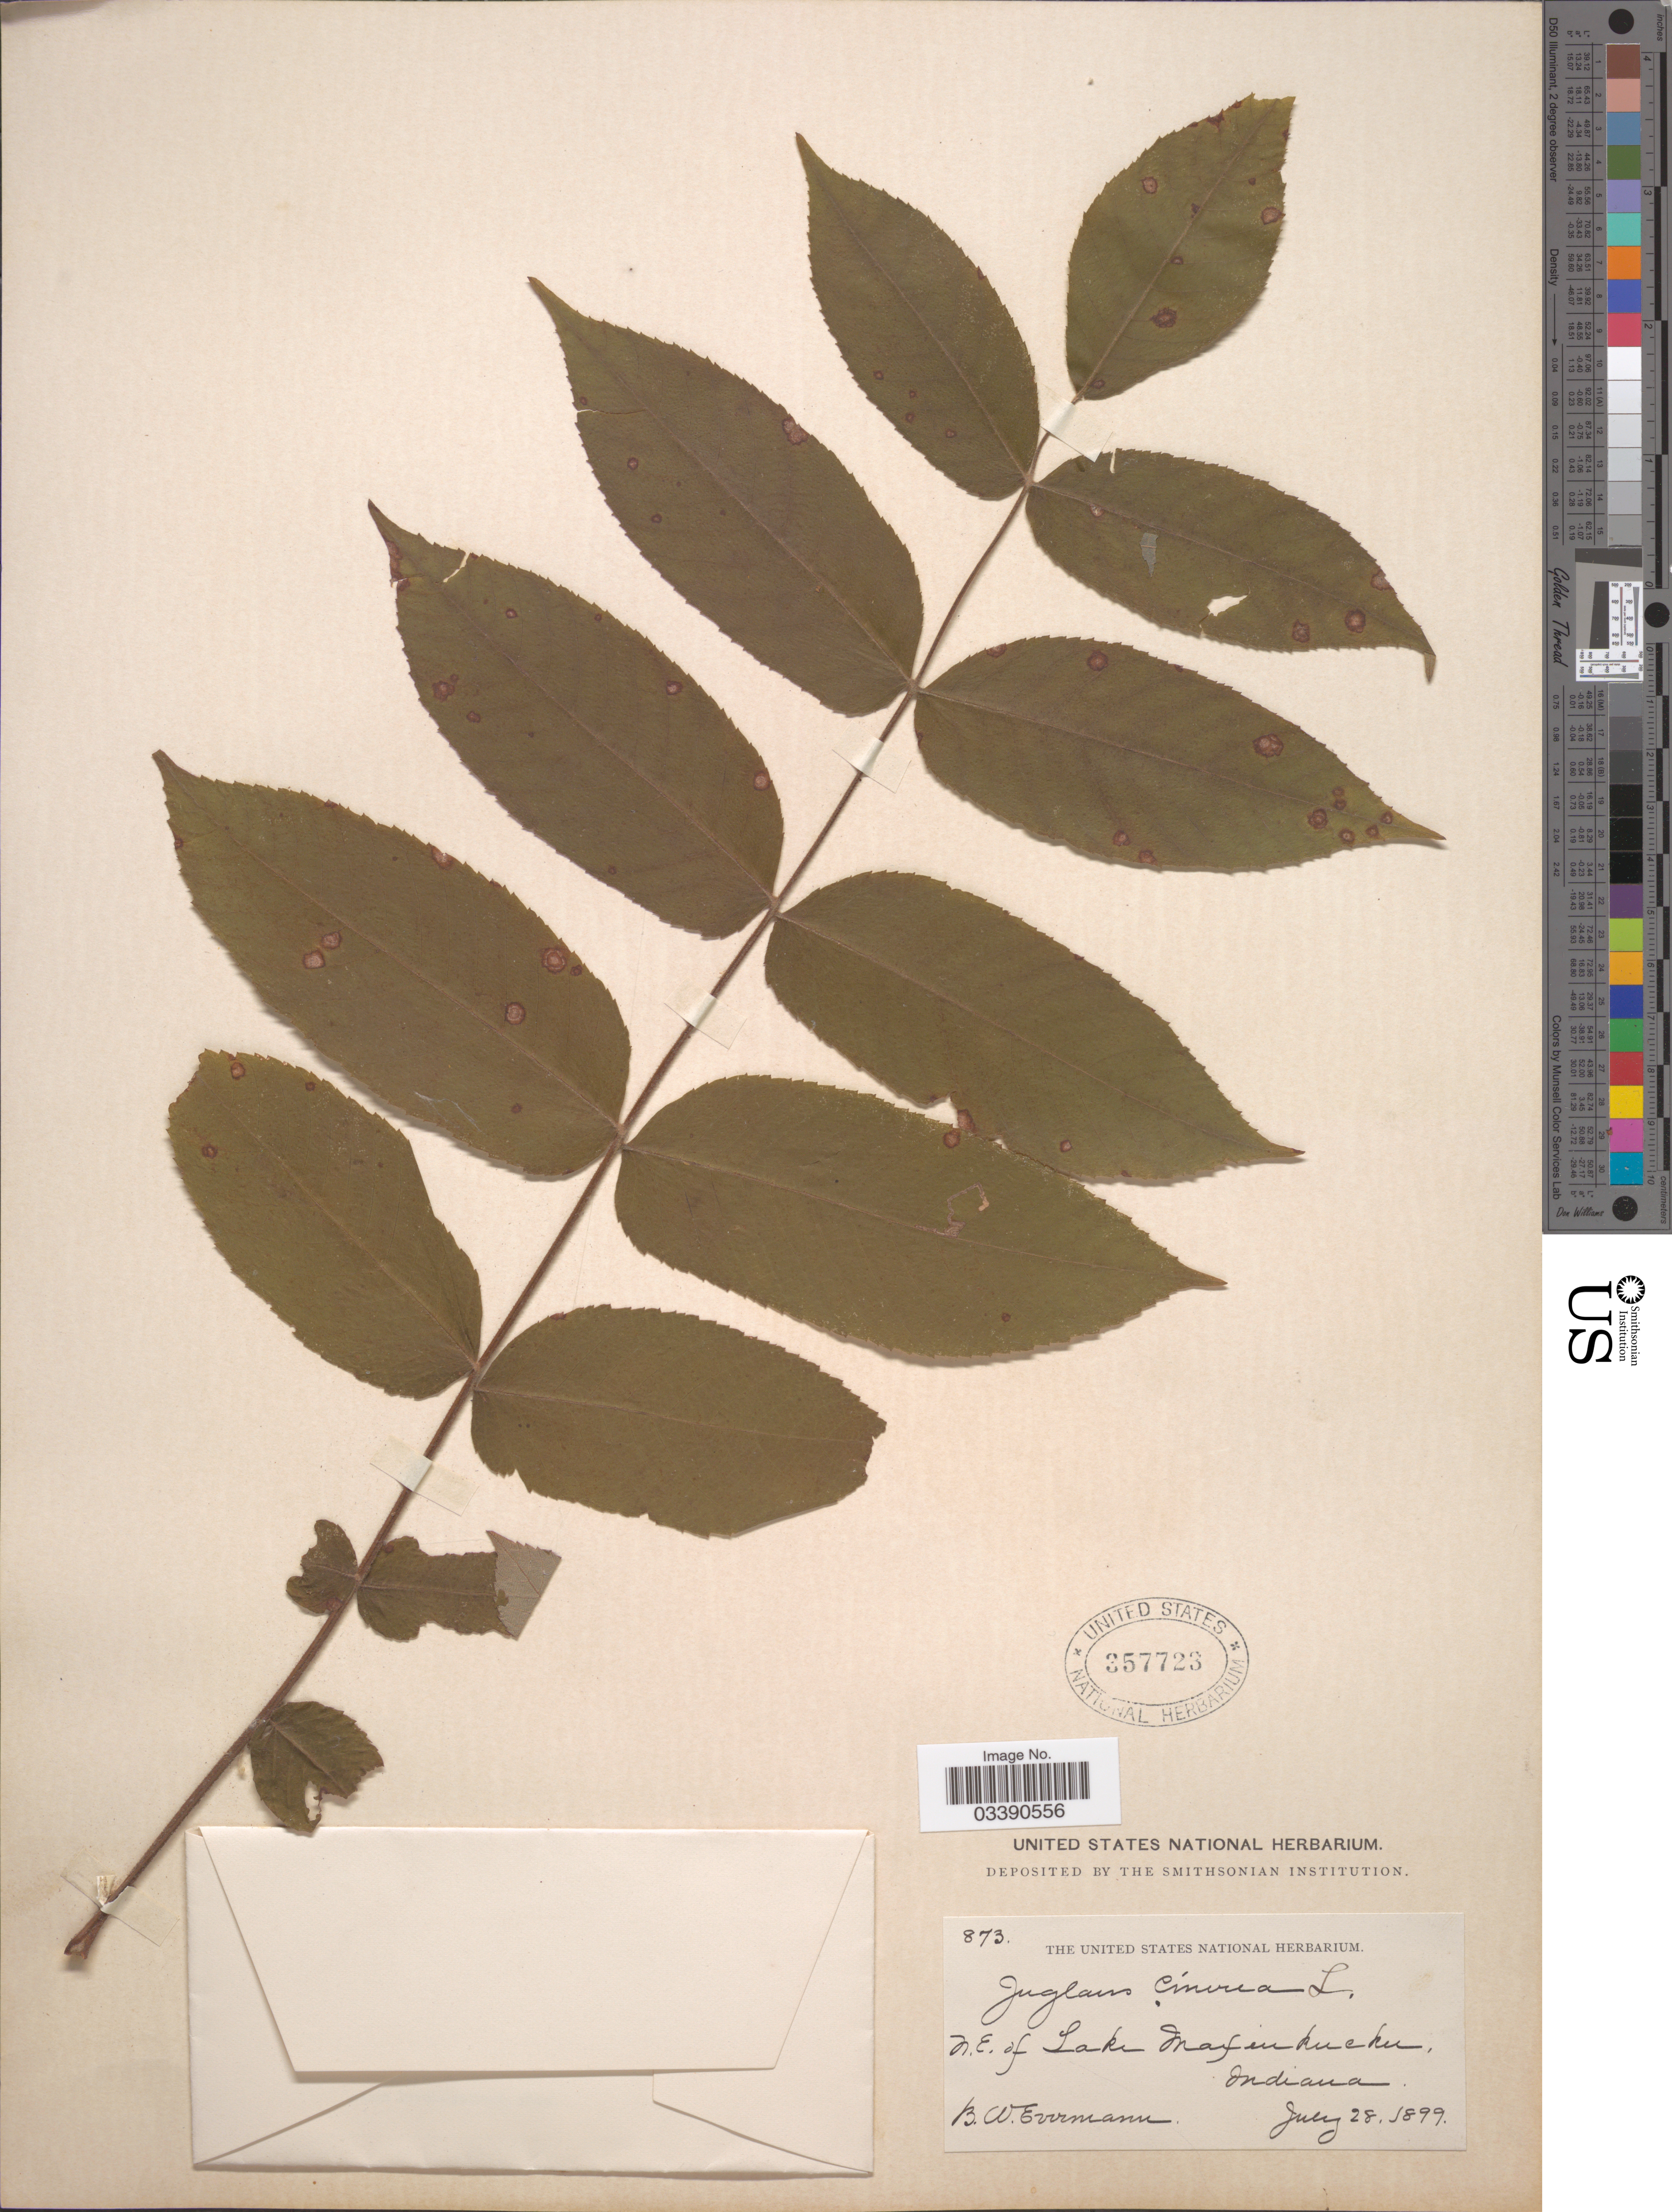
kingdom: Plantae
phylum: Tracheophyta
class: Magnoliopsida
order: Fagales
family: Juglandaceae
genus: Juglans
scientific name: Juglans cinerea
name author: L.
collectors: B. W. Evermann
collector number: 873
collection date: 1899-07-28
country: United States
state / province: Indiana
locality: N.E. of Lake Maxinkuckee.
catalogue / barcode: US 357723